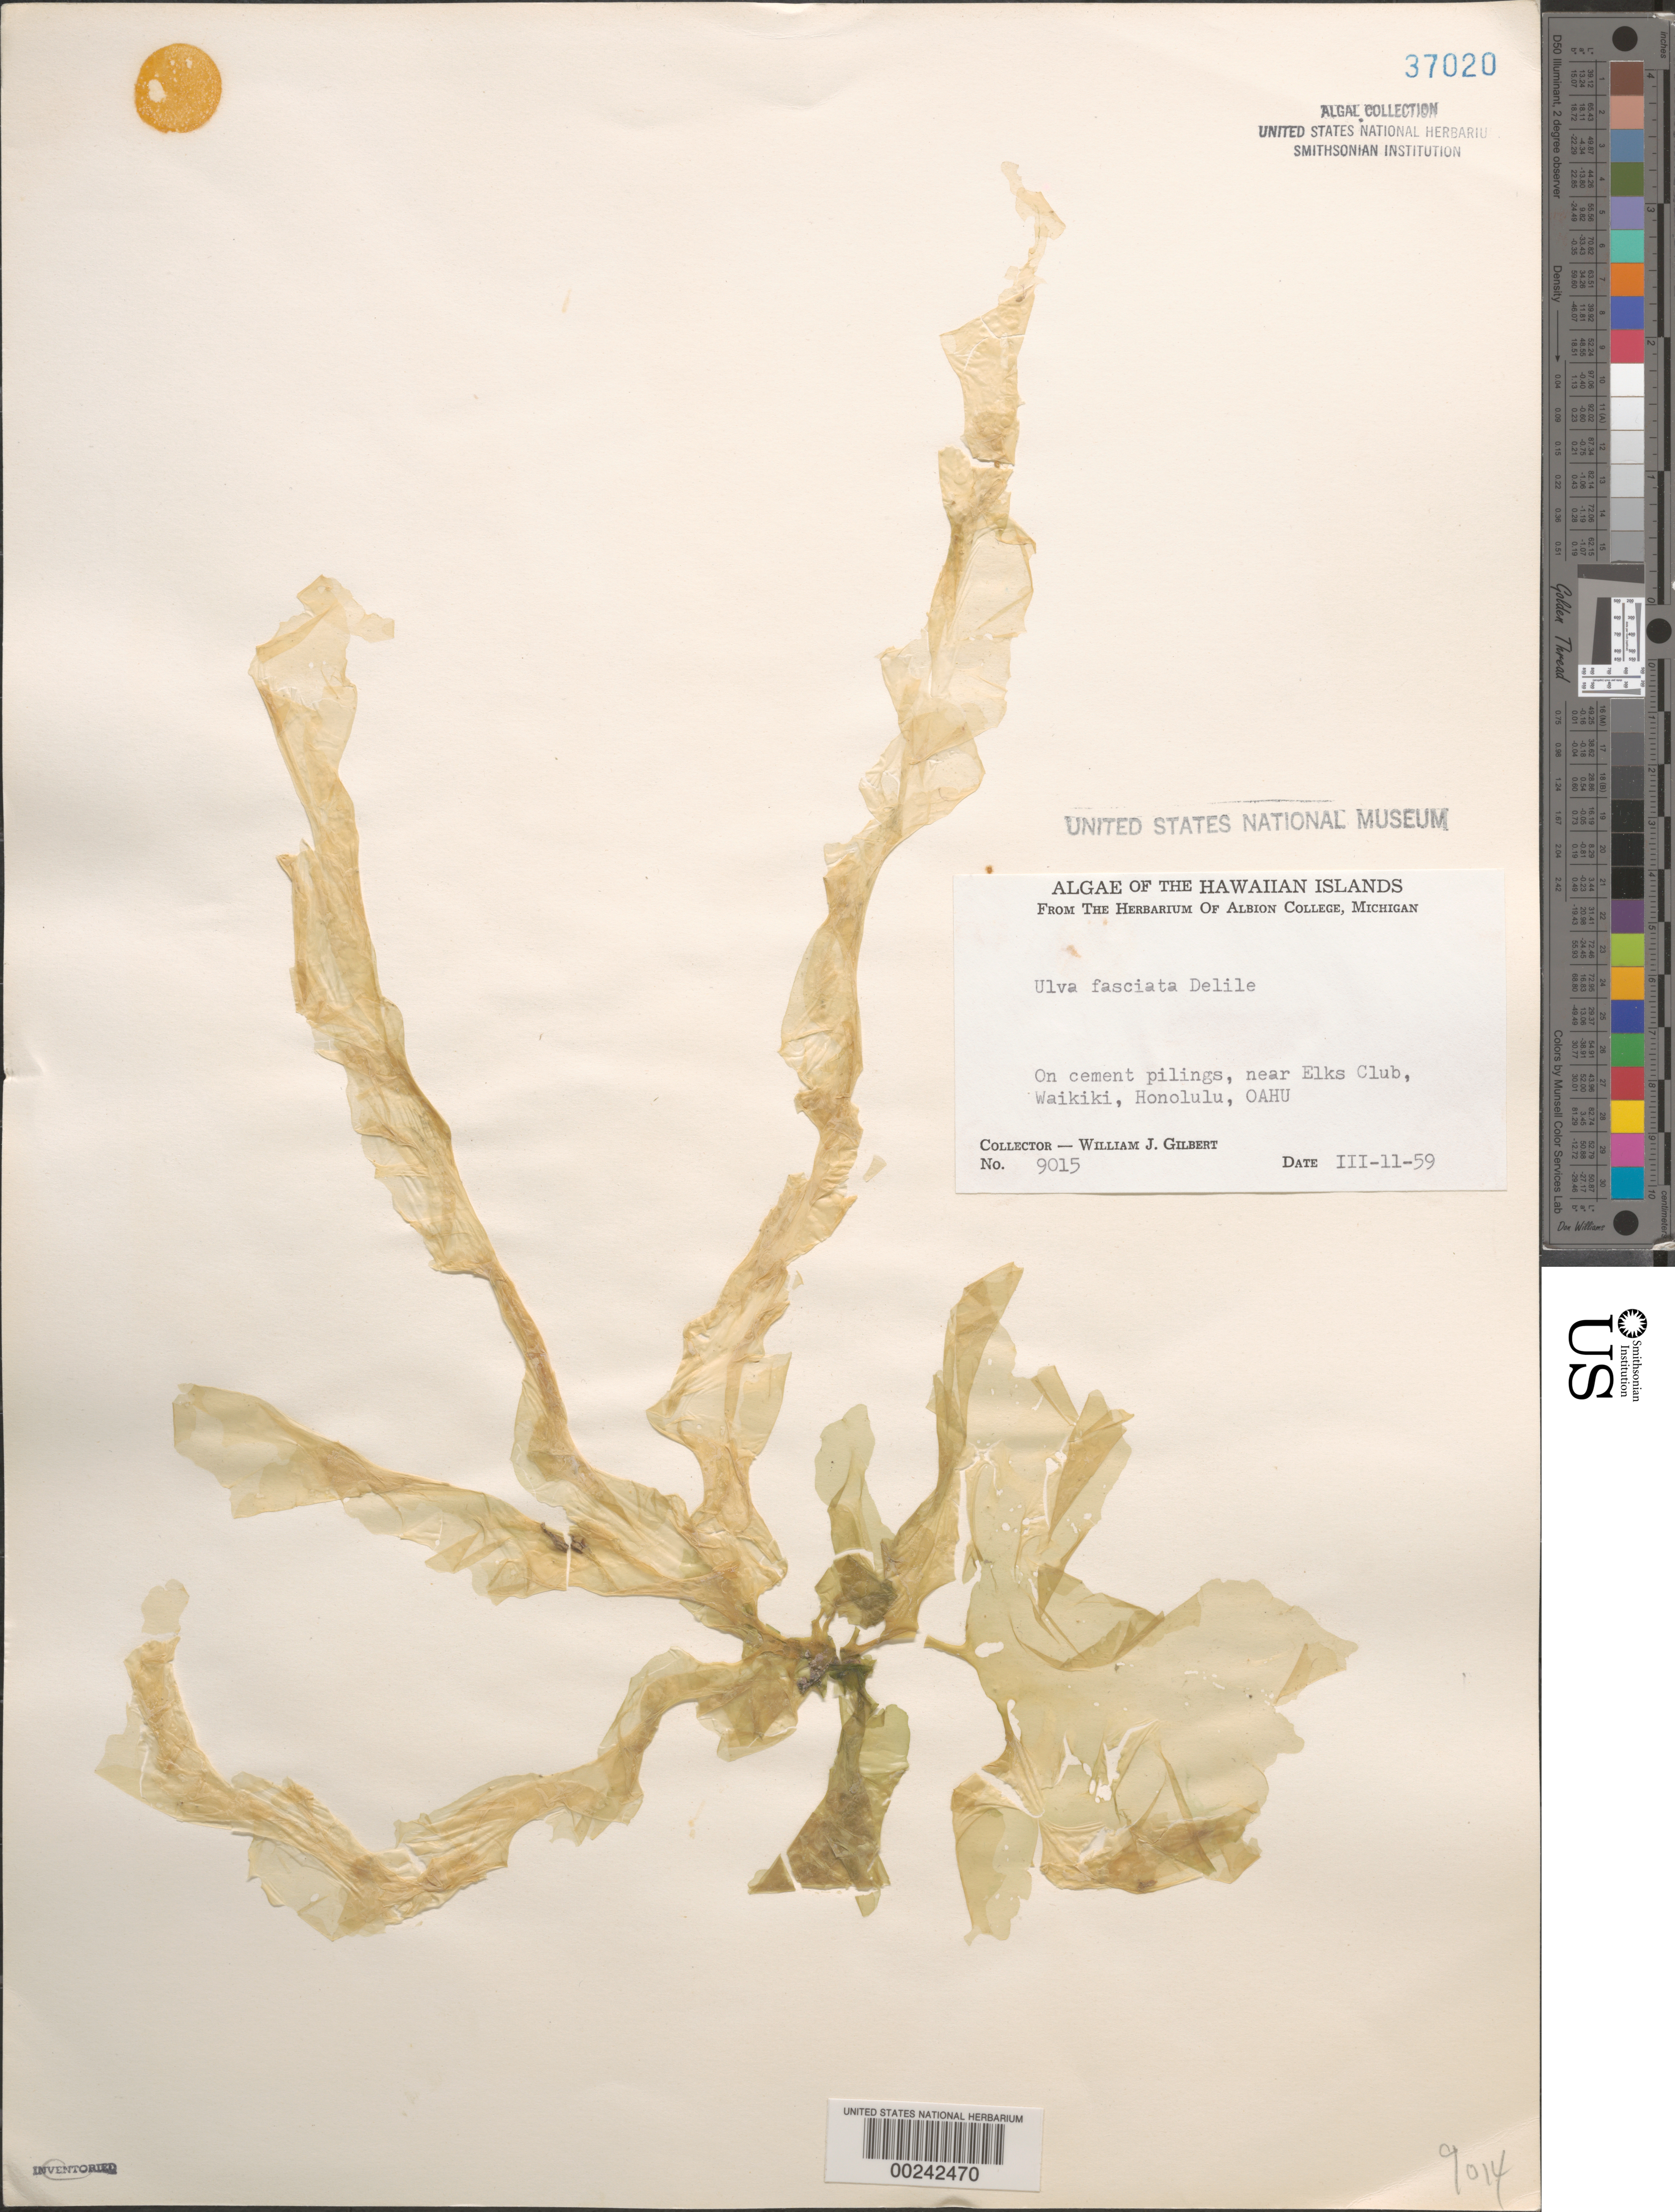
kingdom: Plantae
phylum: Chlorophyta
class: Ulvophyceae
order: Ulvales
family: Ulvaceae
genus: Ulva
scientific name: Ulva lactuca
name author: L.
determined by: Algae name updating Project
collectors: W. J. Gilbert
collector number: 9015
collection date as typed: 11 Mar 1959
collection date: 1959-03-11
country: United States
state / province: Hawaii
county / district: Honolulu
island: Oahu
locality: Honolulu, Waikiki, near Elks Club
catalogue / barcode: US 37020